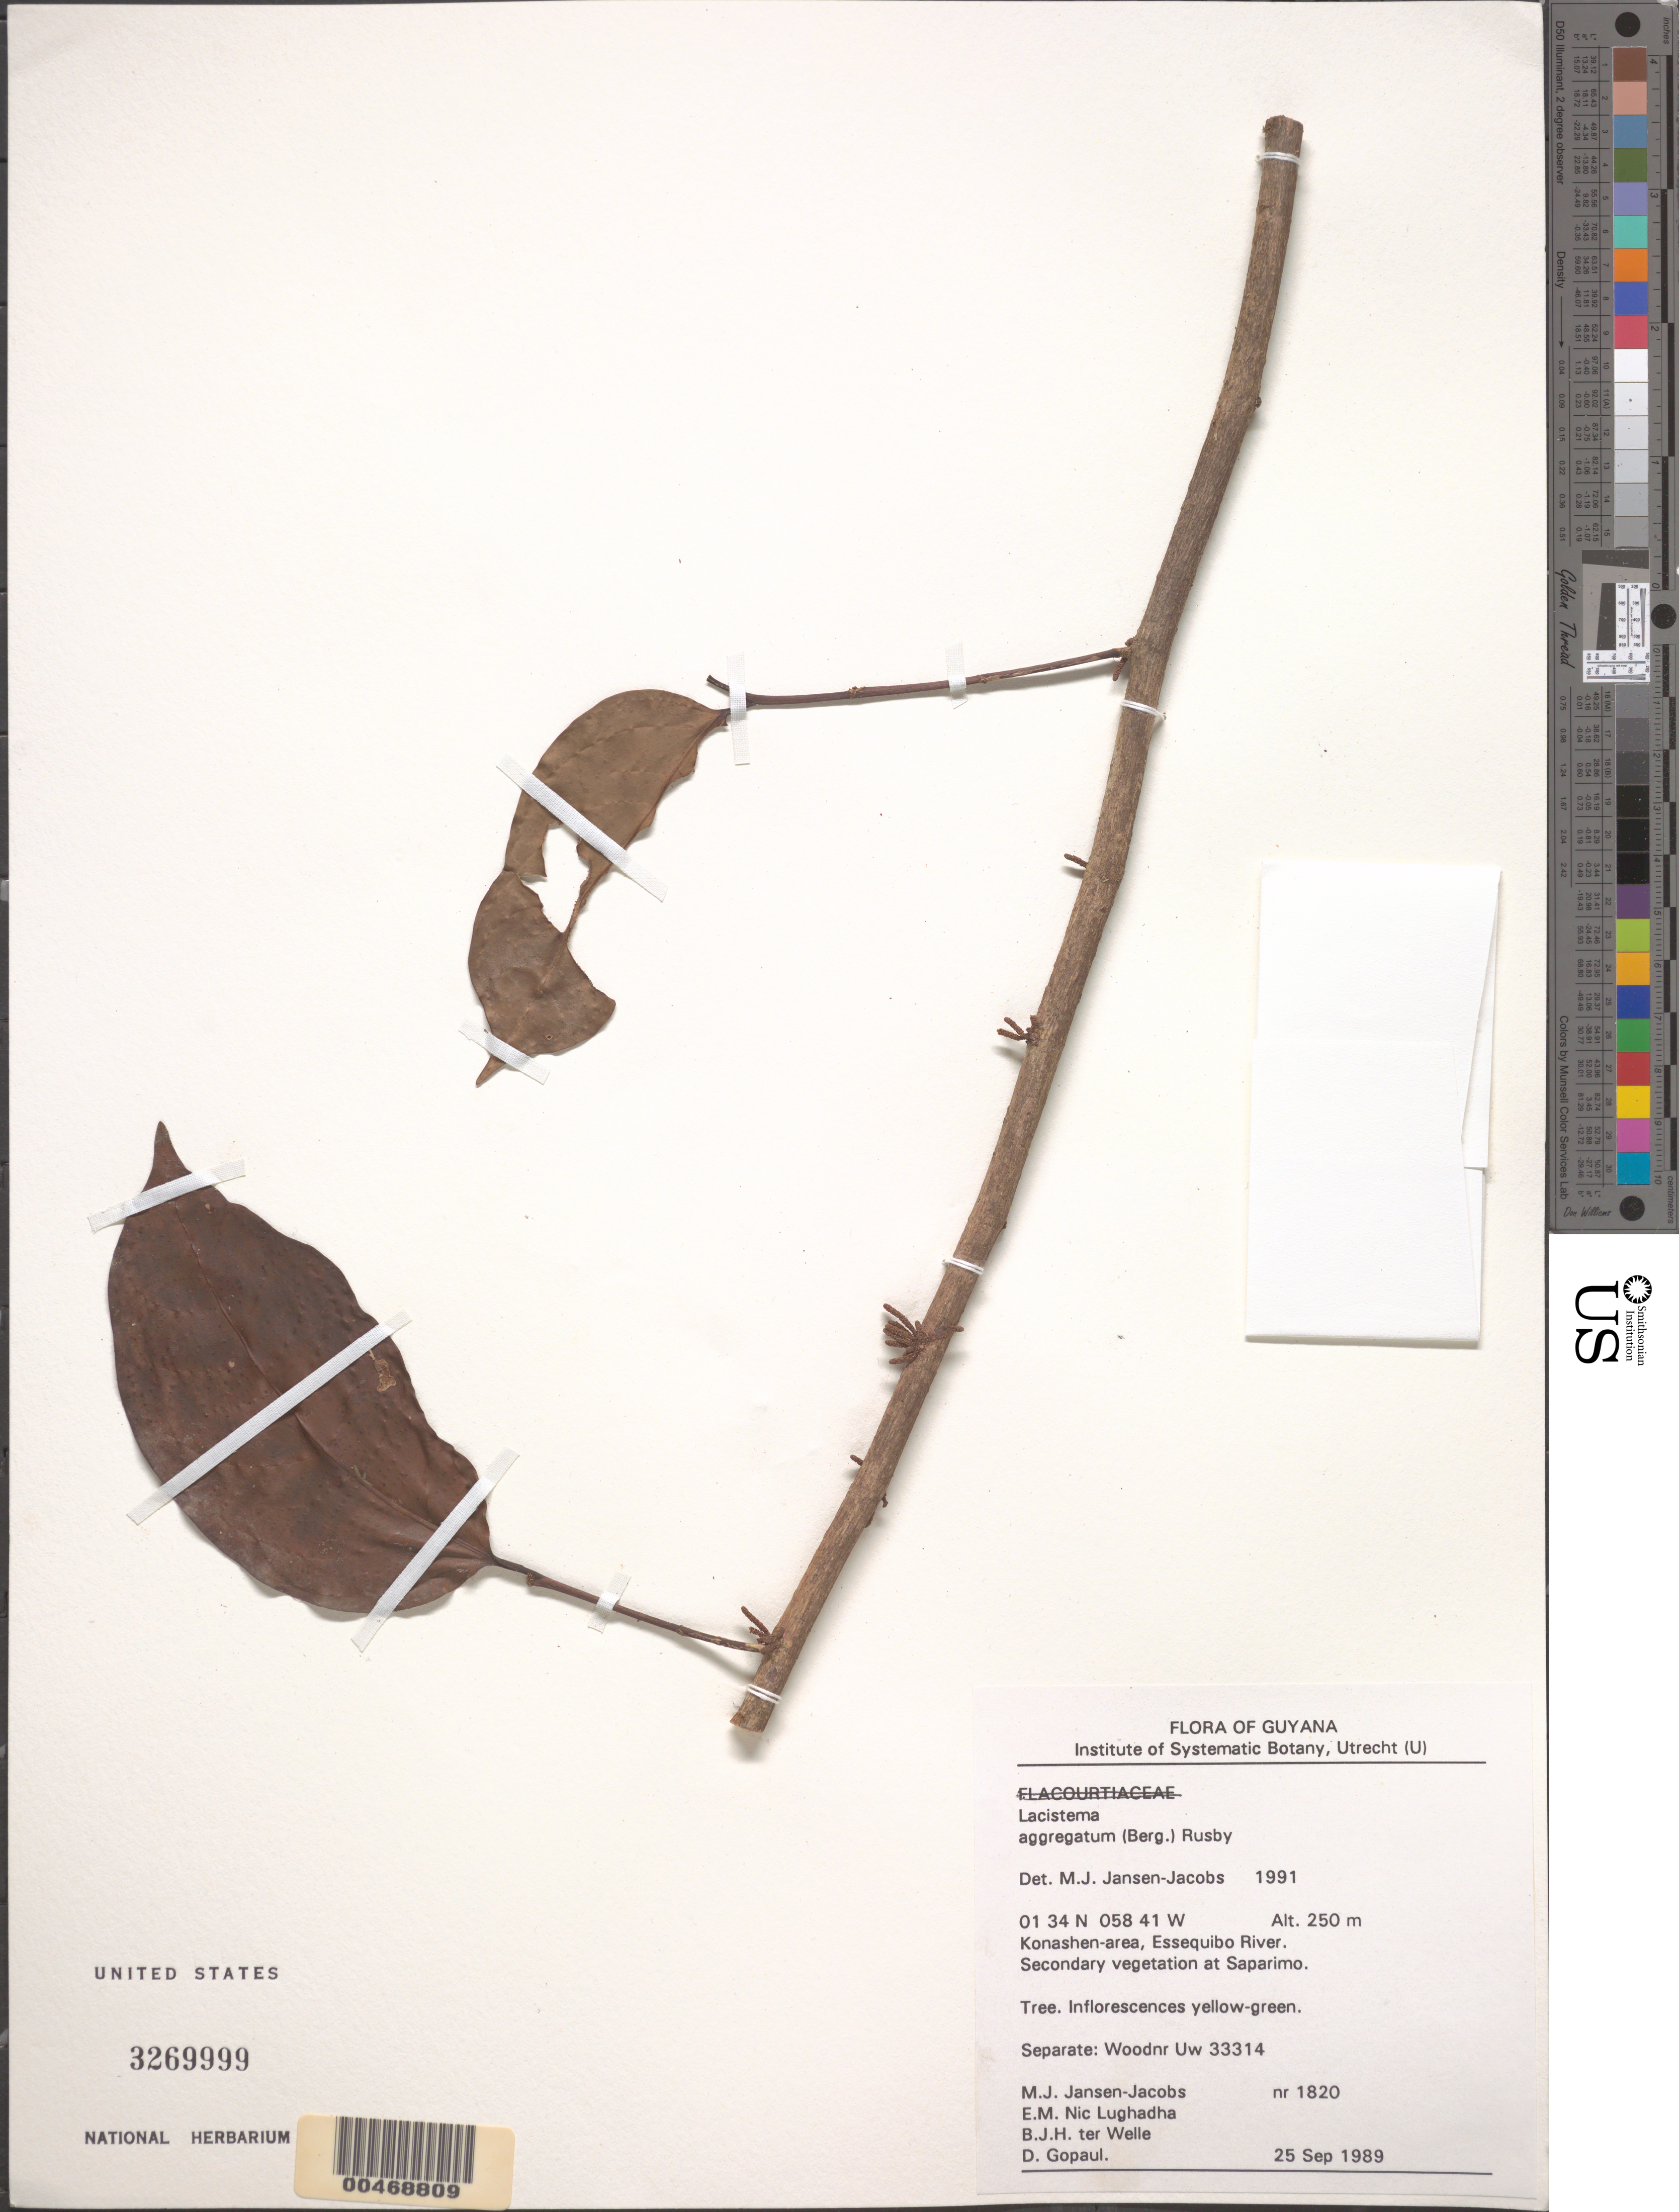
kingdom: Plantae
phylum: Tracheophyta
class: Magnoliopsida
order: Malpighiales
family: Lacistemataceae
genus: Lacistema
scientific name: Lacistema aggregatum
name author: (P.J. Bergius) Rusby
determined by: Jansen-Jacobs, M. J., (U), Nationaal Herbarium Nederland, Utrecht University branch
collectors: M. J. Jansen-Jacobs, E. Nic Lughadha, B. Welle & D. Gopaul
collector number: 1820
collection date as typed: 25-Sep-89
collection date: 1989-09-25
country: Guyana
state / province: U. Takutu-U. Essequibo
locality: Konashen-area, Essequibo River at Saparimo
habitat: Secondary vegetation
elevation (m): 250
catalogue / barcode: US 3269999